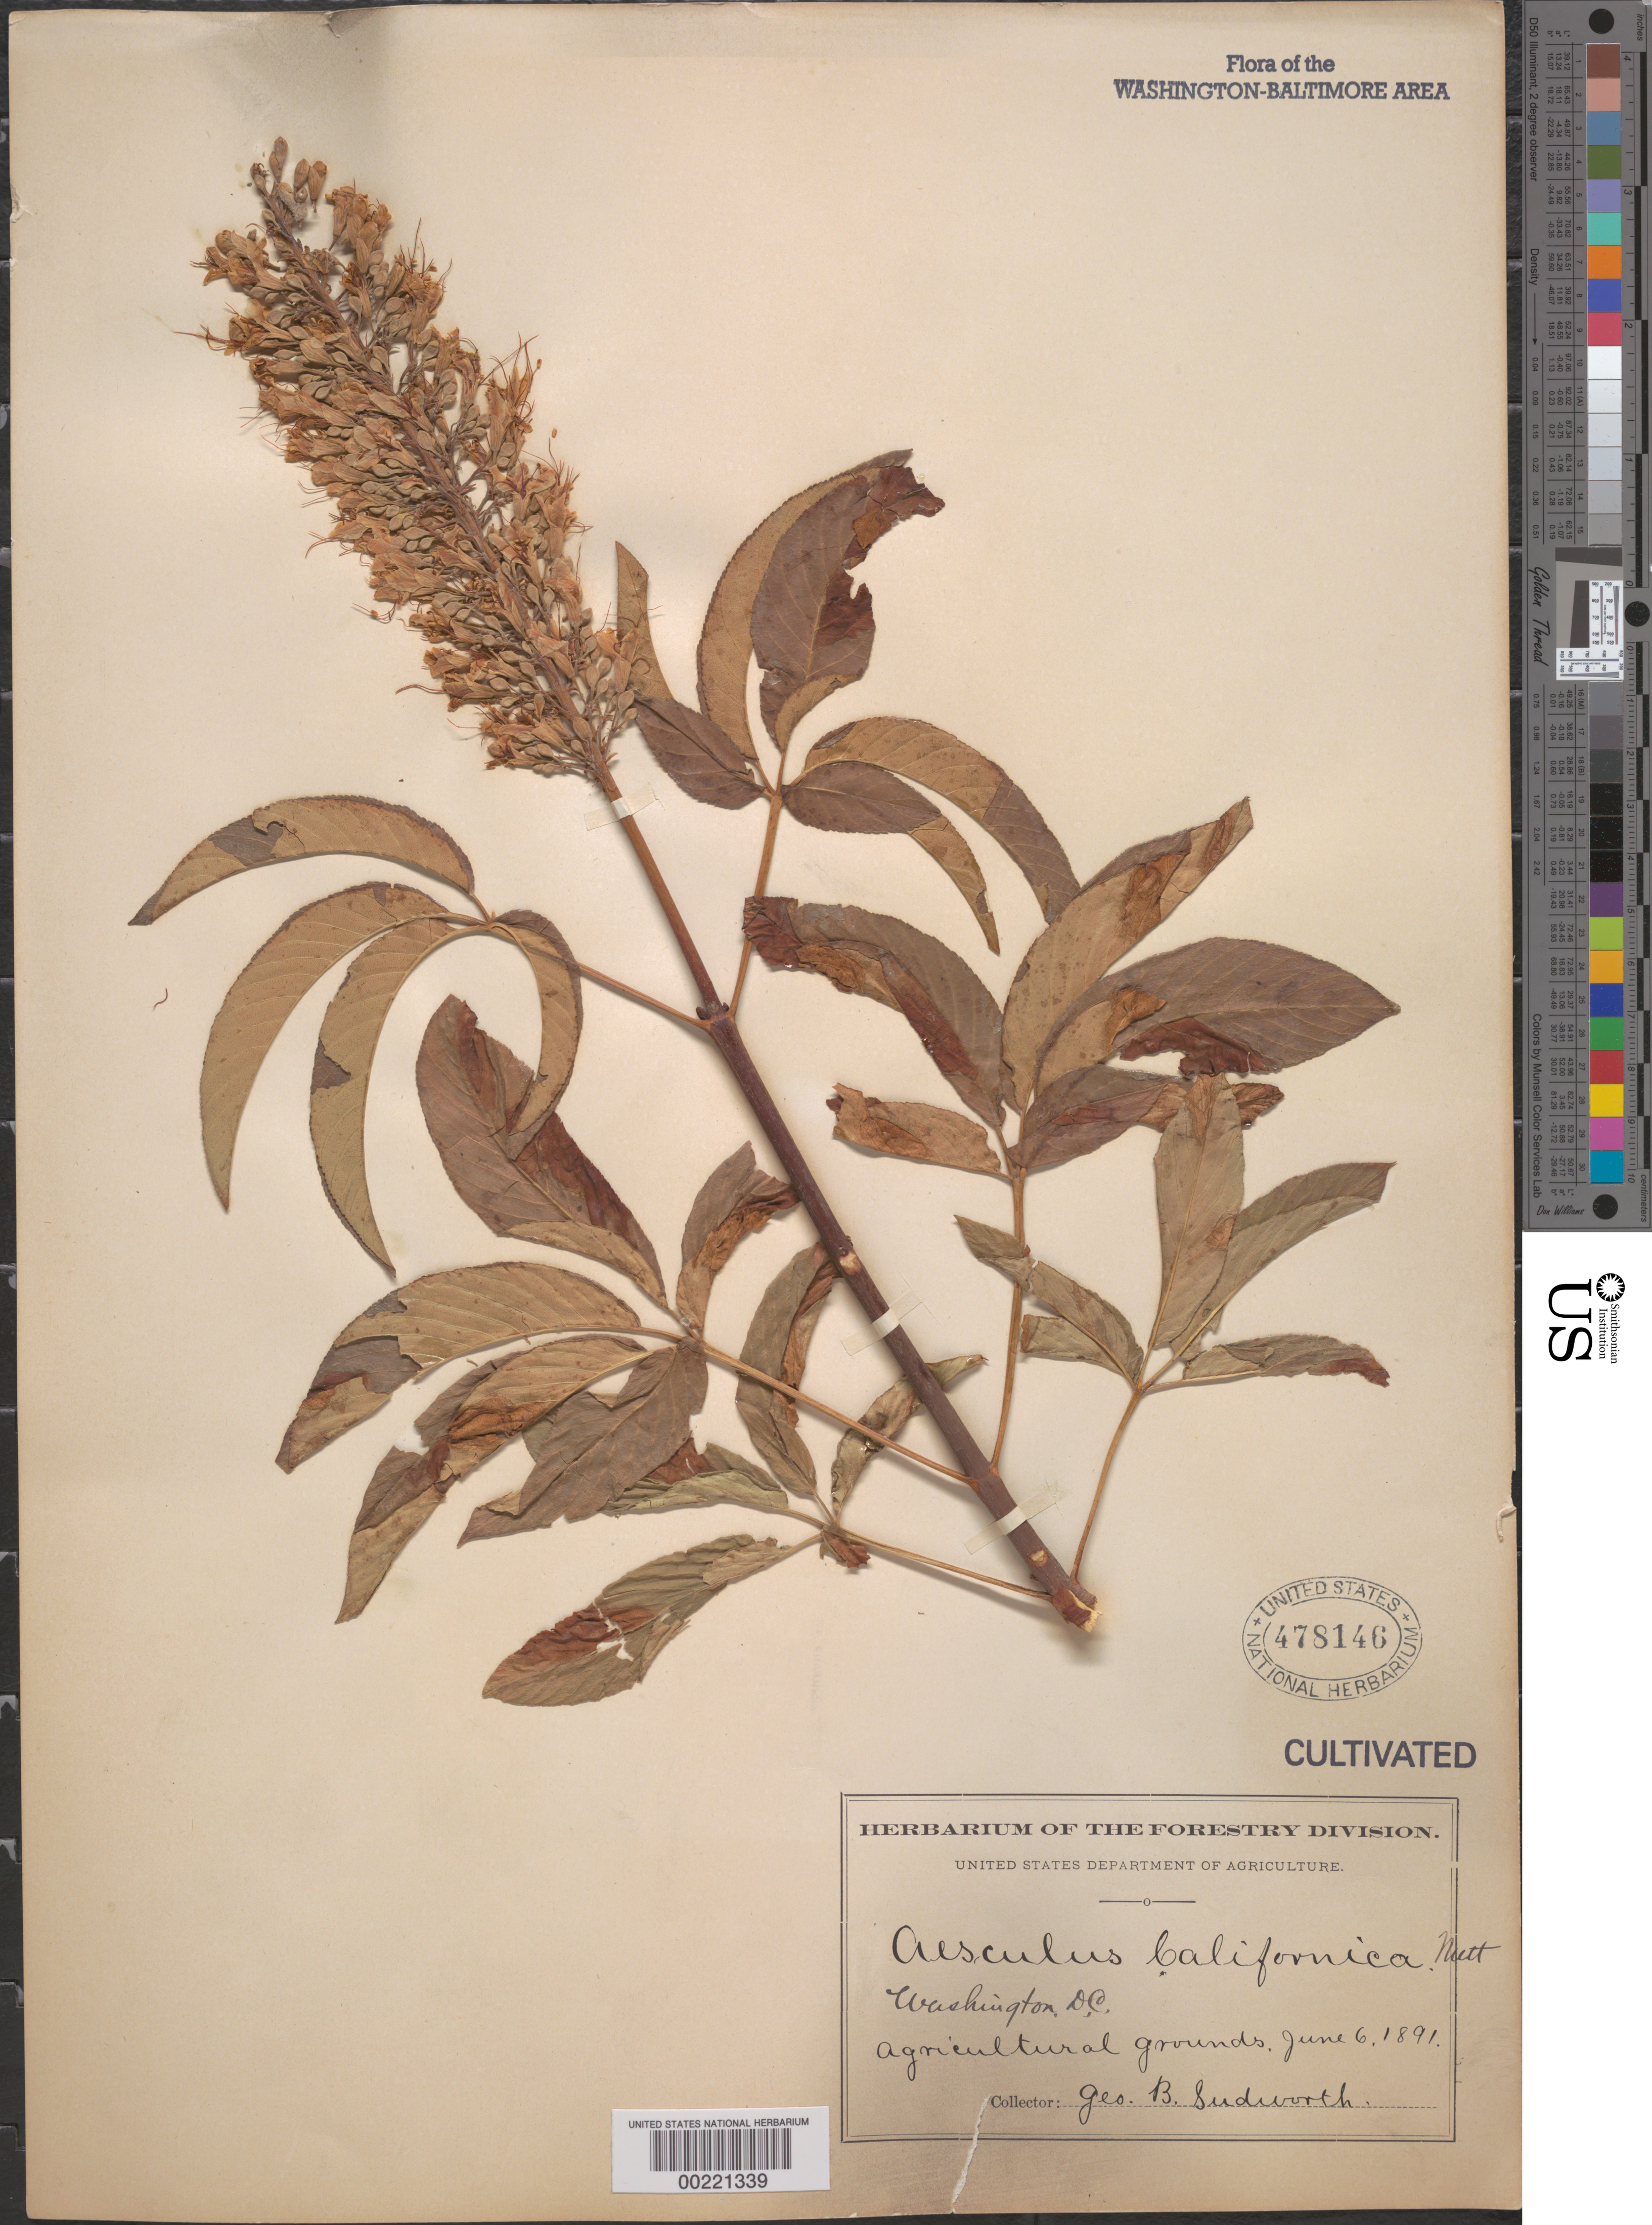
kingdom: Plantae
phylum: Tracheophyta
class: Magnoliopsida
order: Sapindales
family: Sapindaceae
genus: Aesculus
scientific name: Aesculus californica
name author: (Spach) Nutt.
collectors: G. B. Sudworth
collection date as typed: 06 Jun 1891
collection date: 1891-06-06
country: United States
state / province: District of Columbia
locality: Department of Agriculture grounds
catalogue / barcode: US 478146